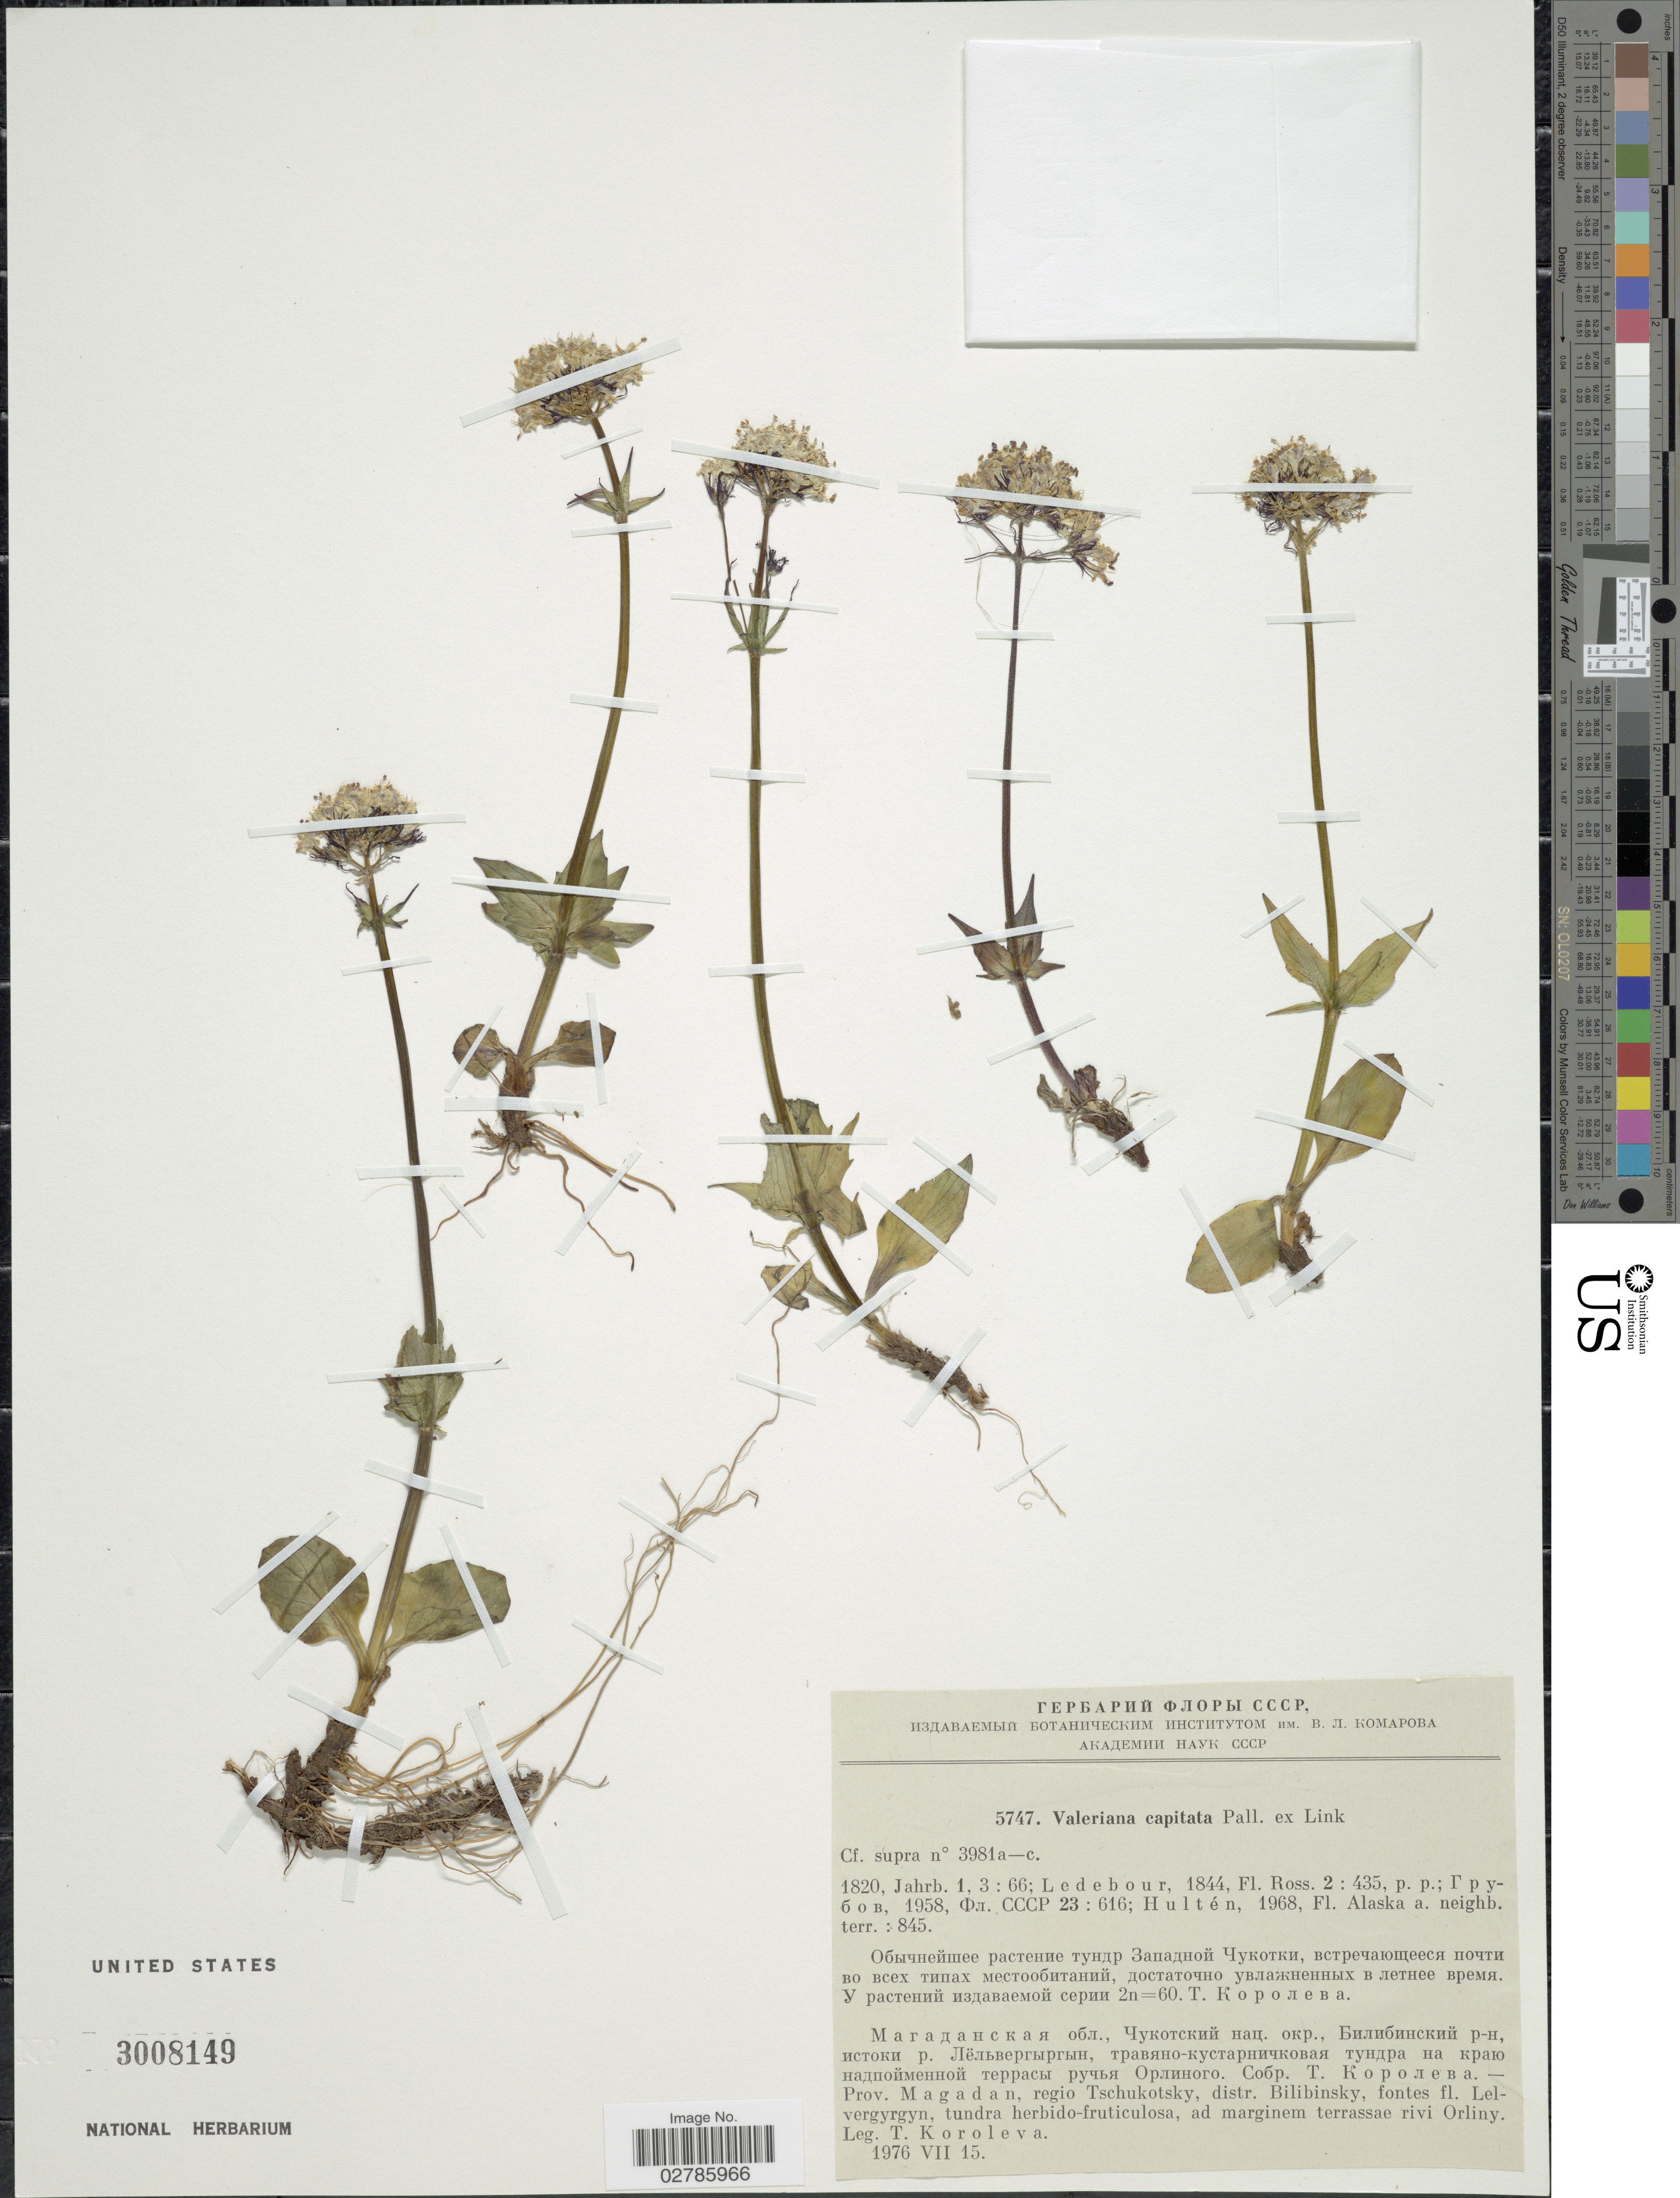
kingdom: Plantae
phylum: Tracheophyta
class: Magnoliopsida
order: Dipsacales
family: Caprifoliaceae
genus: Valeriana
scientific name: Valeriana capitata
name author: Link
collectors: T. Koroleva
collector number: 5747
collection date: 1976-07-15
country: Russian Federation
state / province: Magadan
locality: Prov. Magadan, regio Tschukotsky, distr. Bilibinsky, fontes fl. Lelvergyrgyn, tundra herbido-fructiculosa, ad marginem terrassae rivi Orliny.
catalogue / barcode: US 3008149